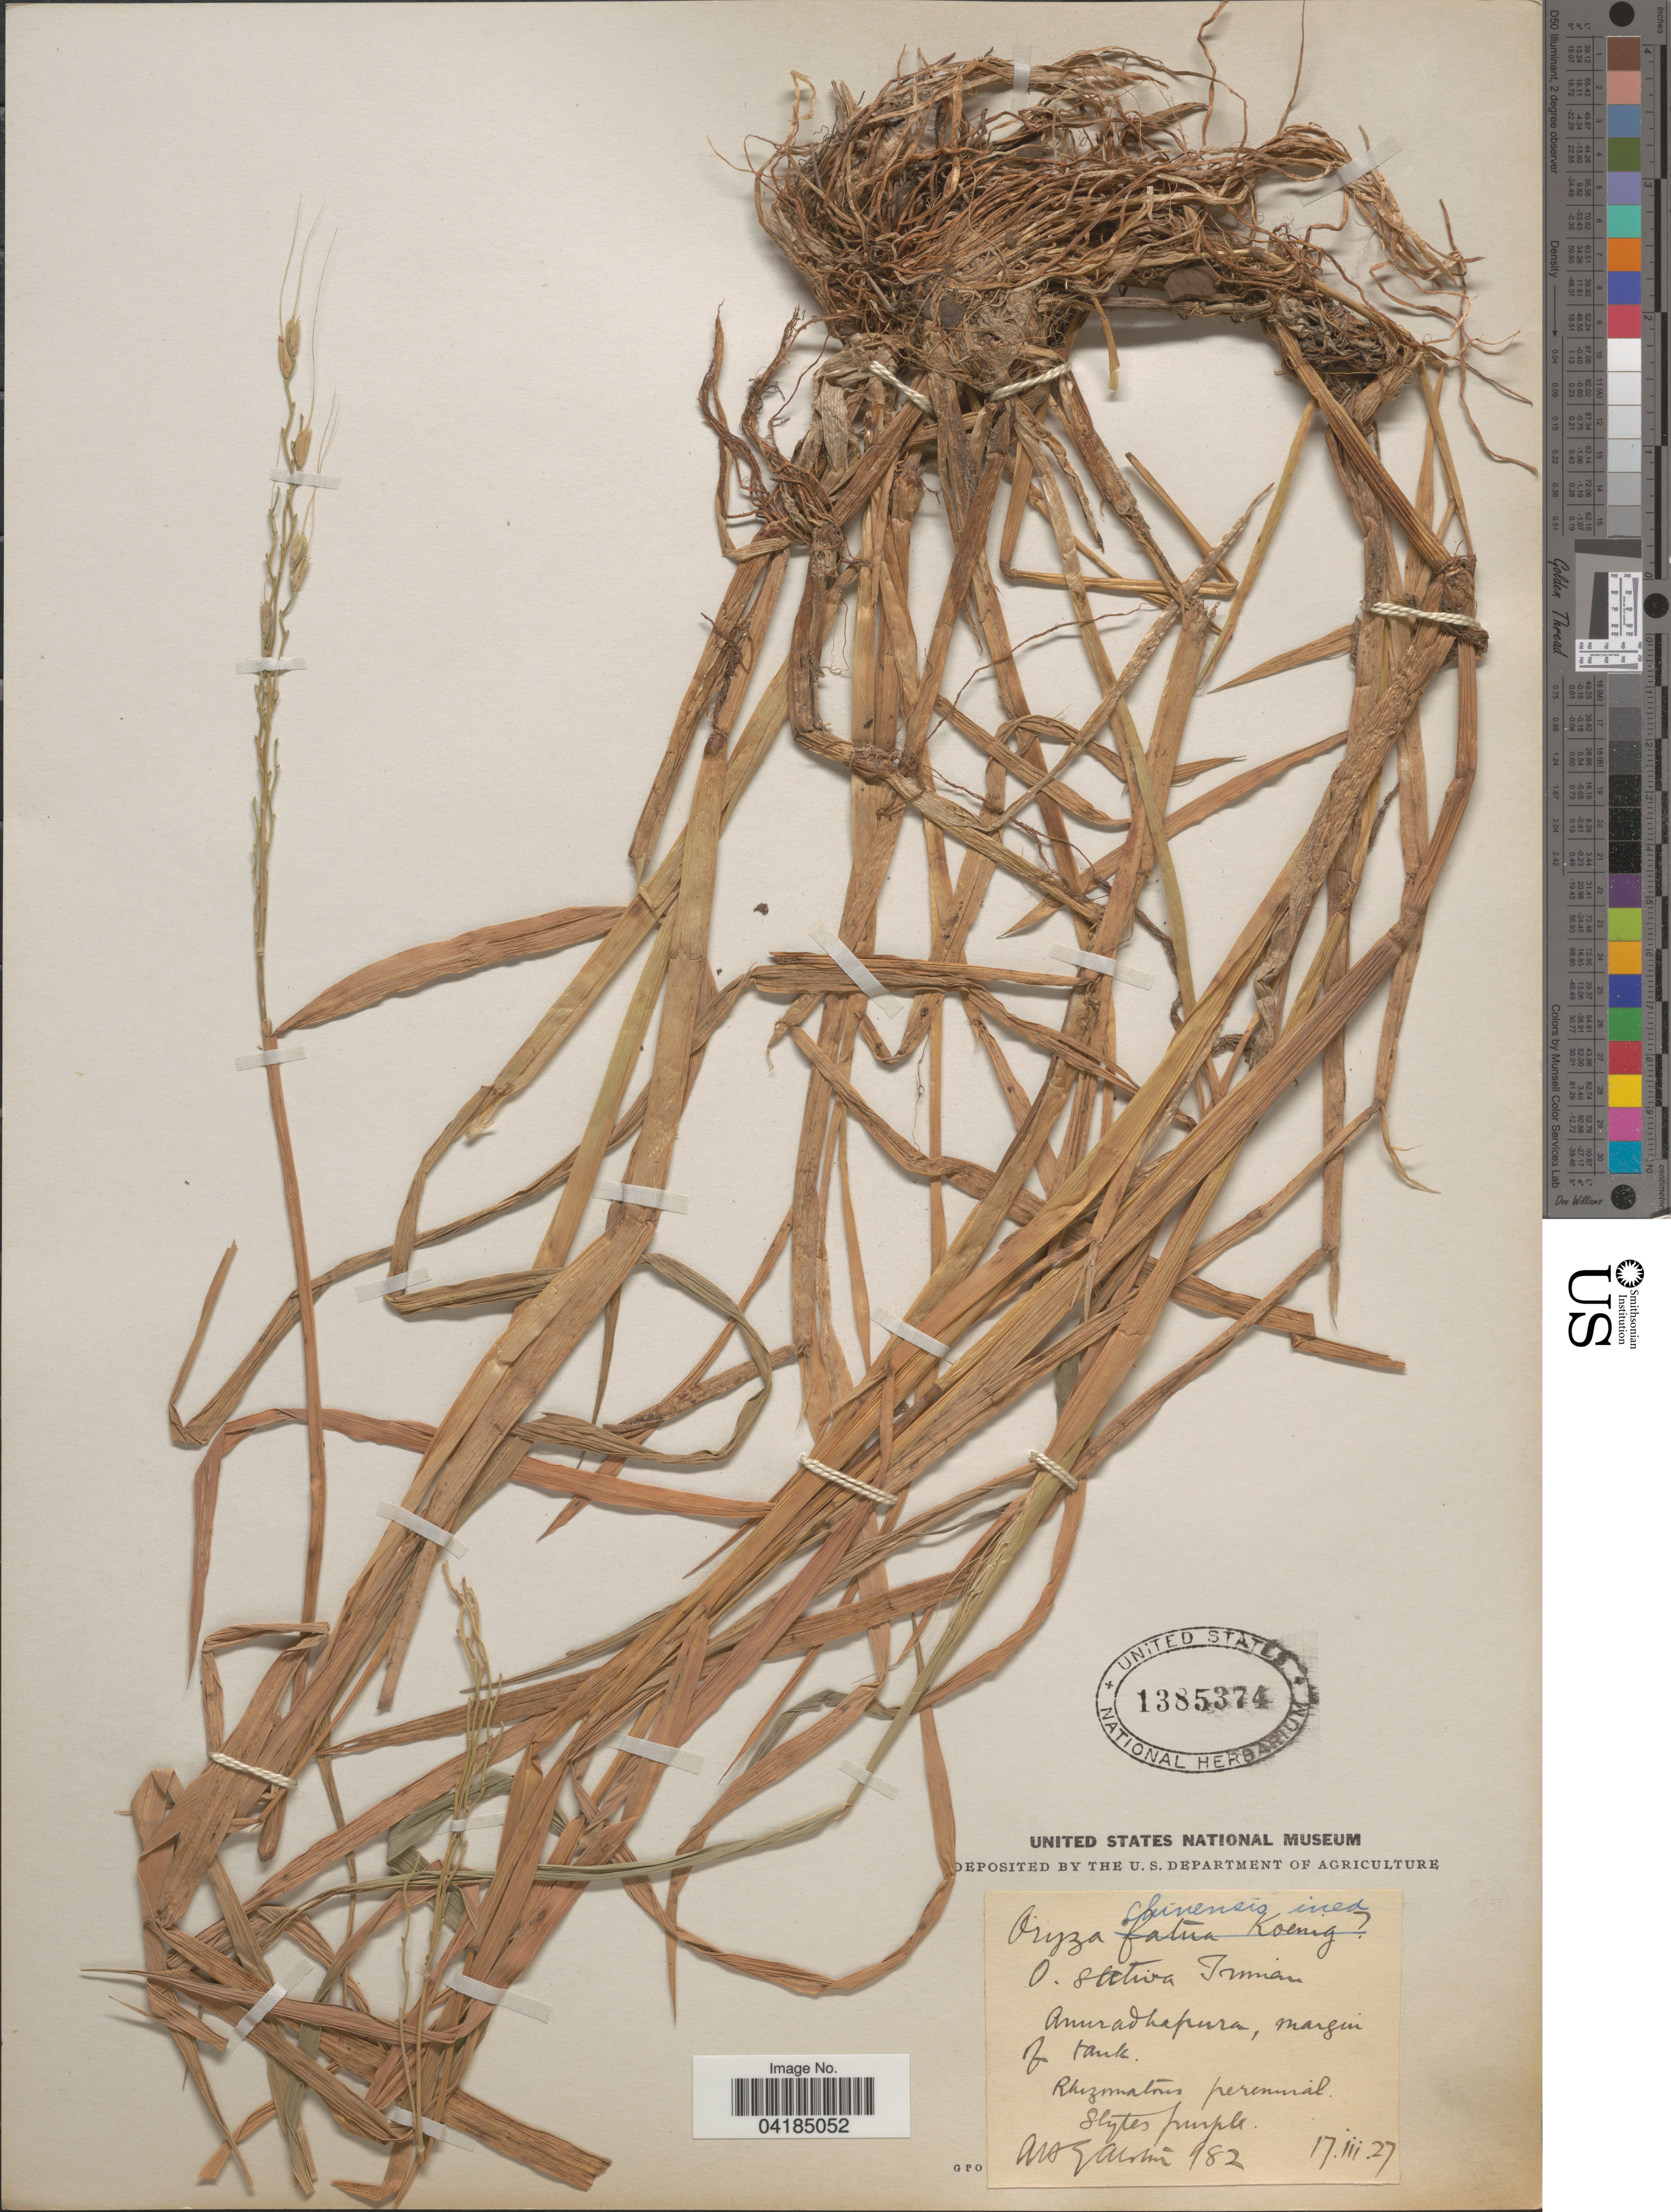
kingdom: Plantae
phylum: Tracheophyta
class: Liliopsida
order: Poales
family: Poaceae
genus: Oryza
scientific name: Oryza rufipogon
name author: Griffith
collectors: A. Galston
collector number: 982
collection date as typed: Transcribed d/m/y: 17/3/27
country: Sri Lanka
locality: Anuradhapura.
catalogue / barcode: US 1385374